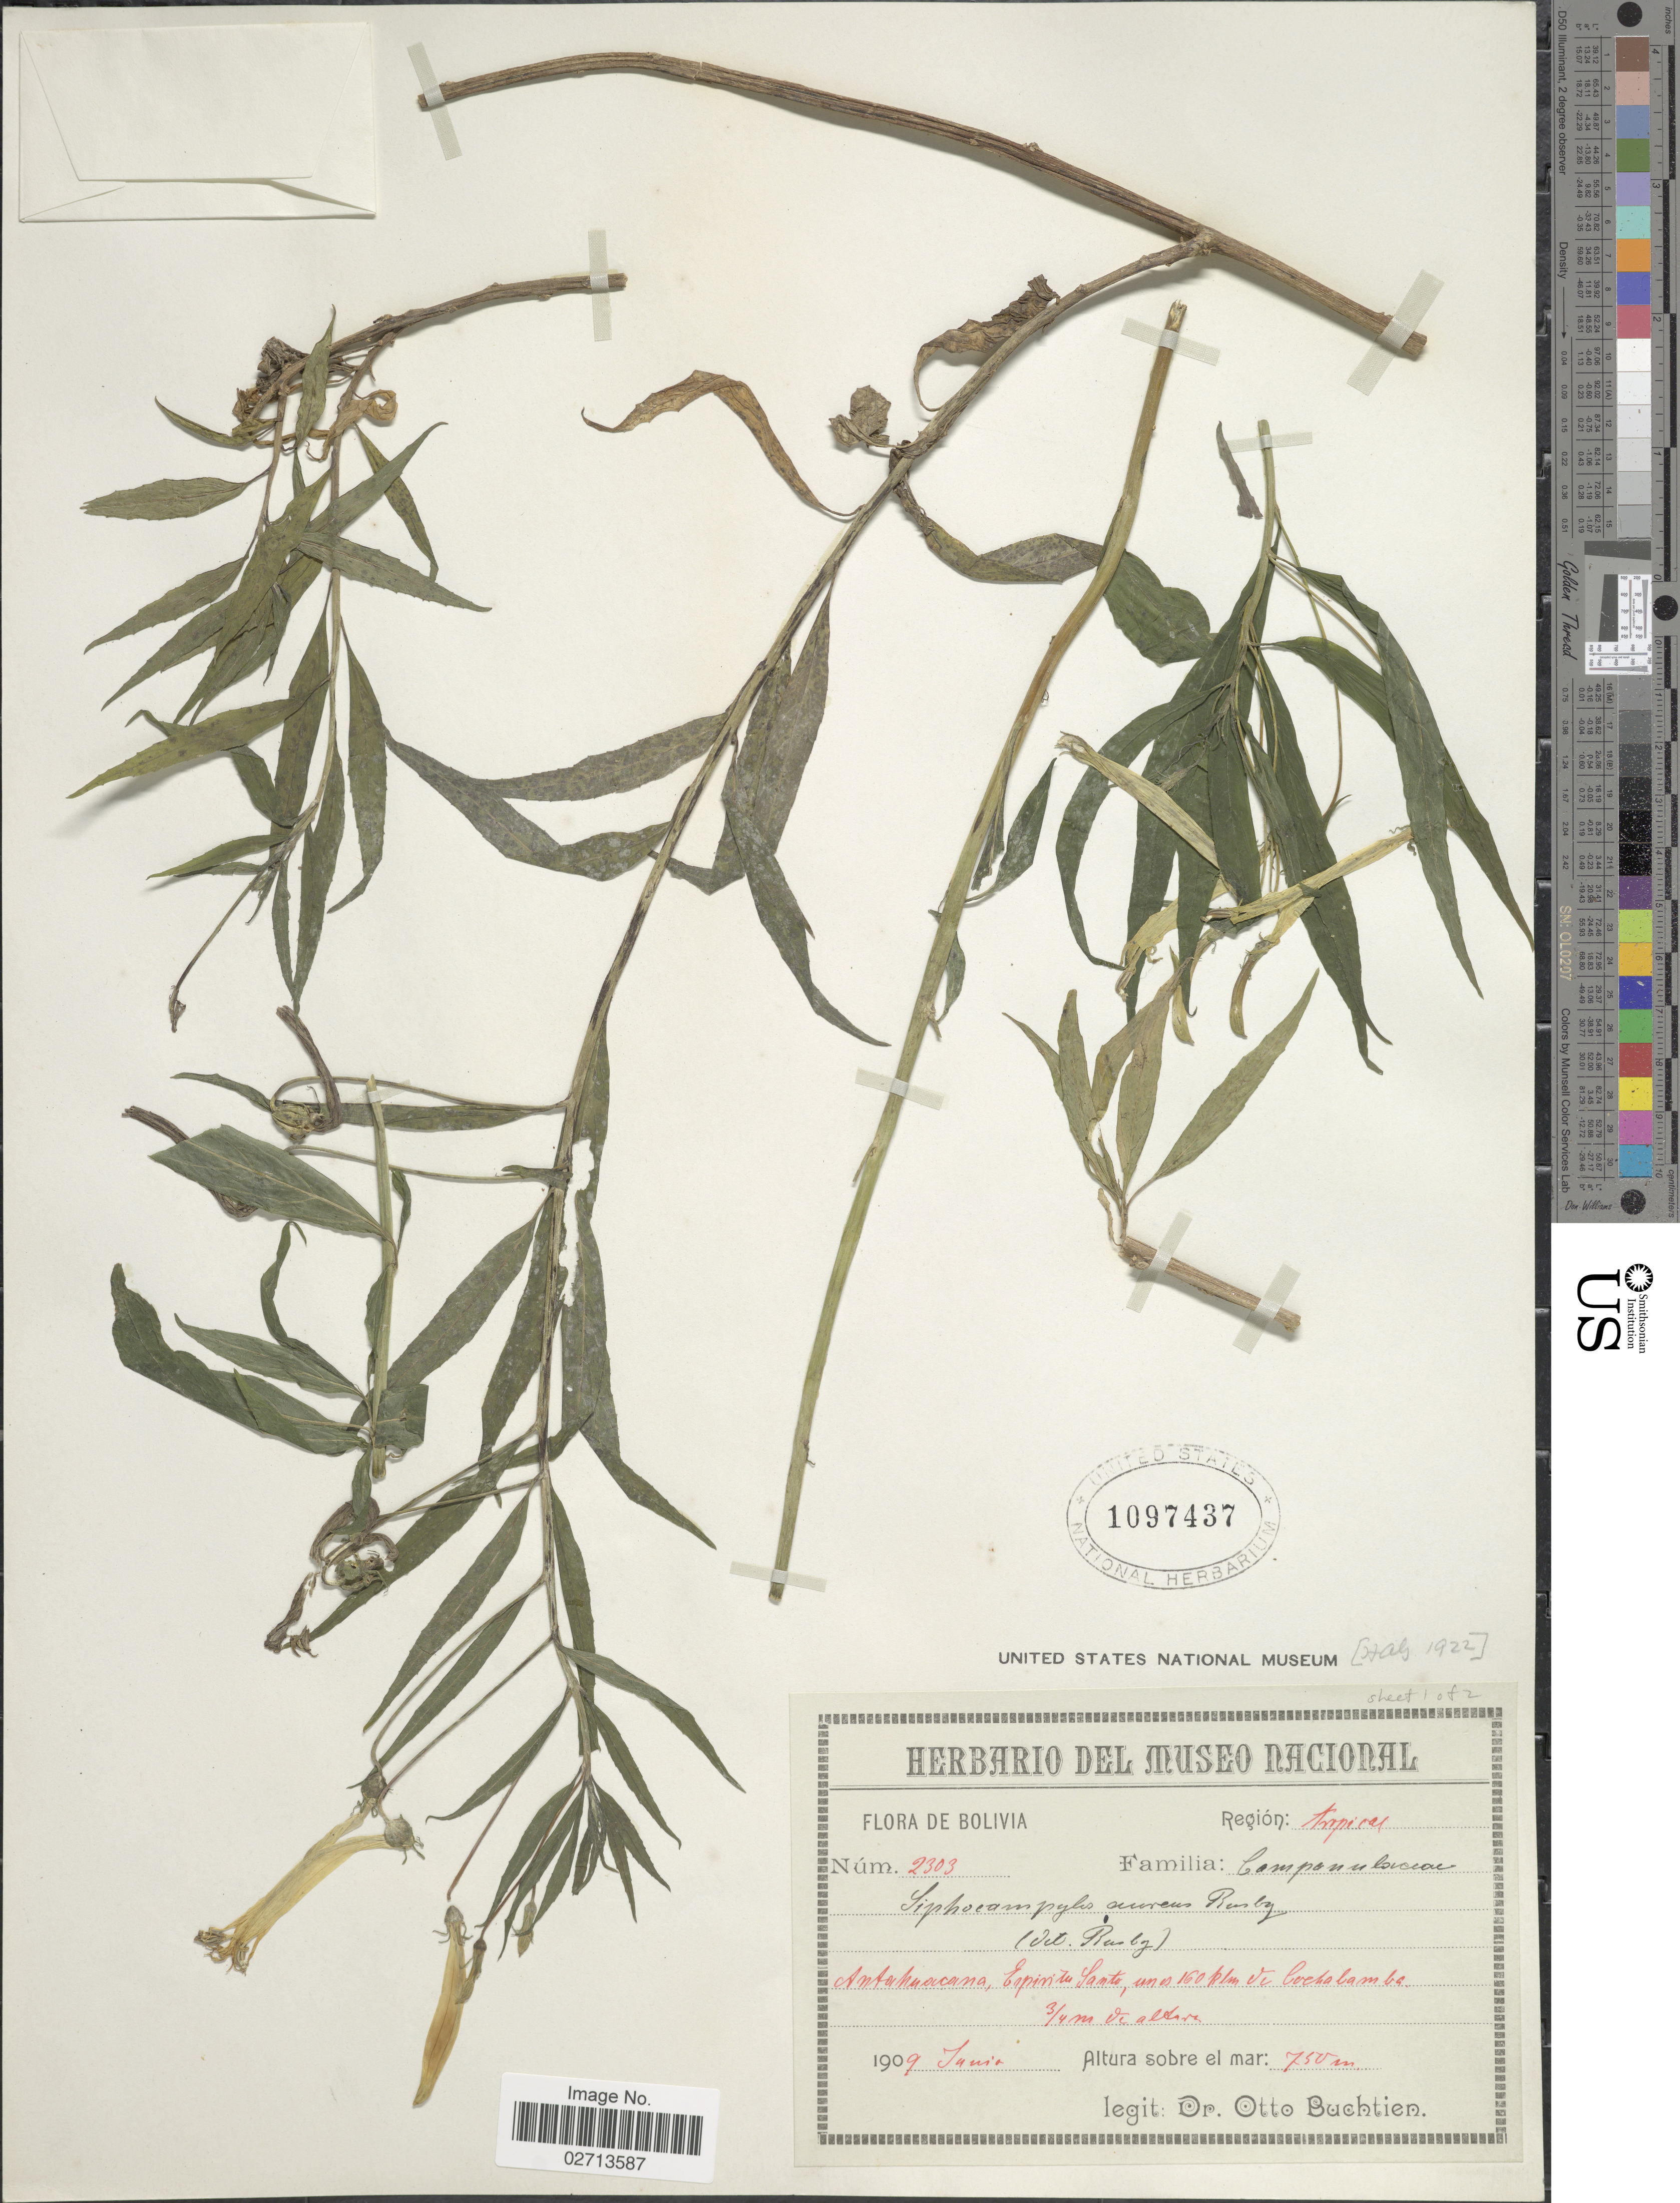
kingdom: Plantae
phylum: Tracheophyta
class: Magnoliopsida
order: Asterales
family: Campanulaceae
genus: Siphocampylus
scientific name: Siphocampylus aureus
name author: Rusby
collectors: O. Buchtien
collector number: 2303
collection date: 1909-06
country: Bolivia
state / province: Cochabamba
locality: Region tropical. Antahuacana Espiritu Santo, unos 160 klm de Cochabamba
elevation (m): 750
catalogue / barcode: US 1097437